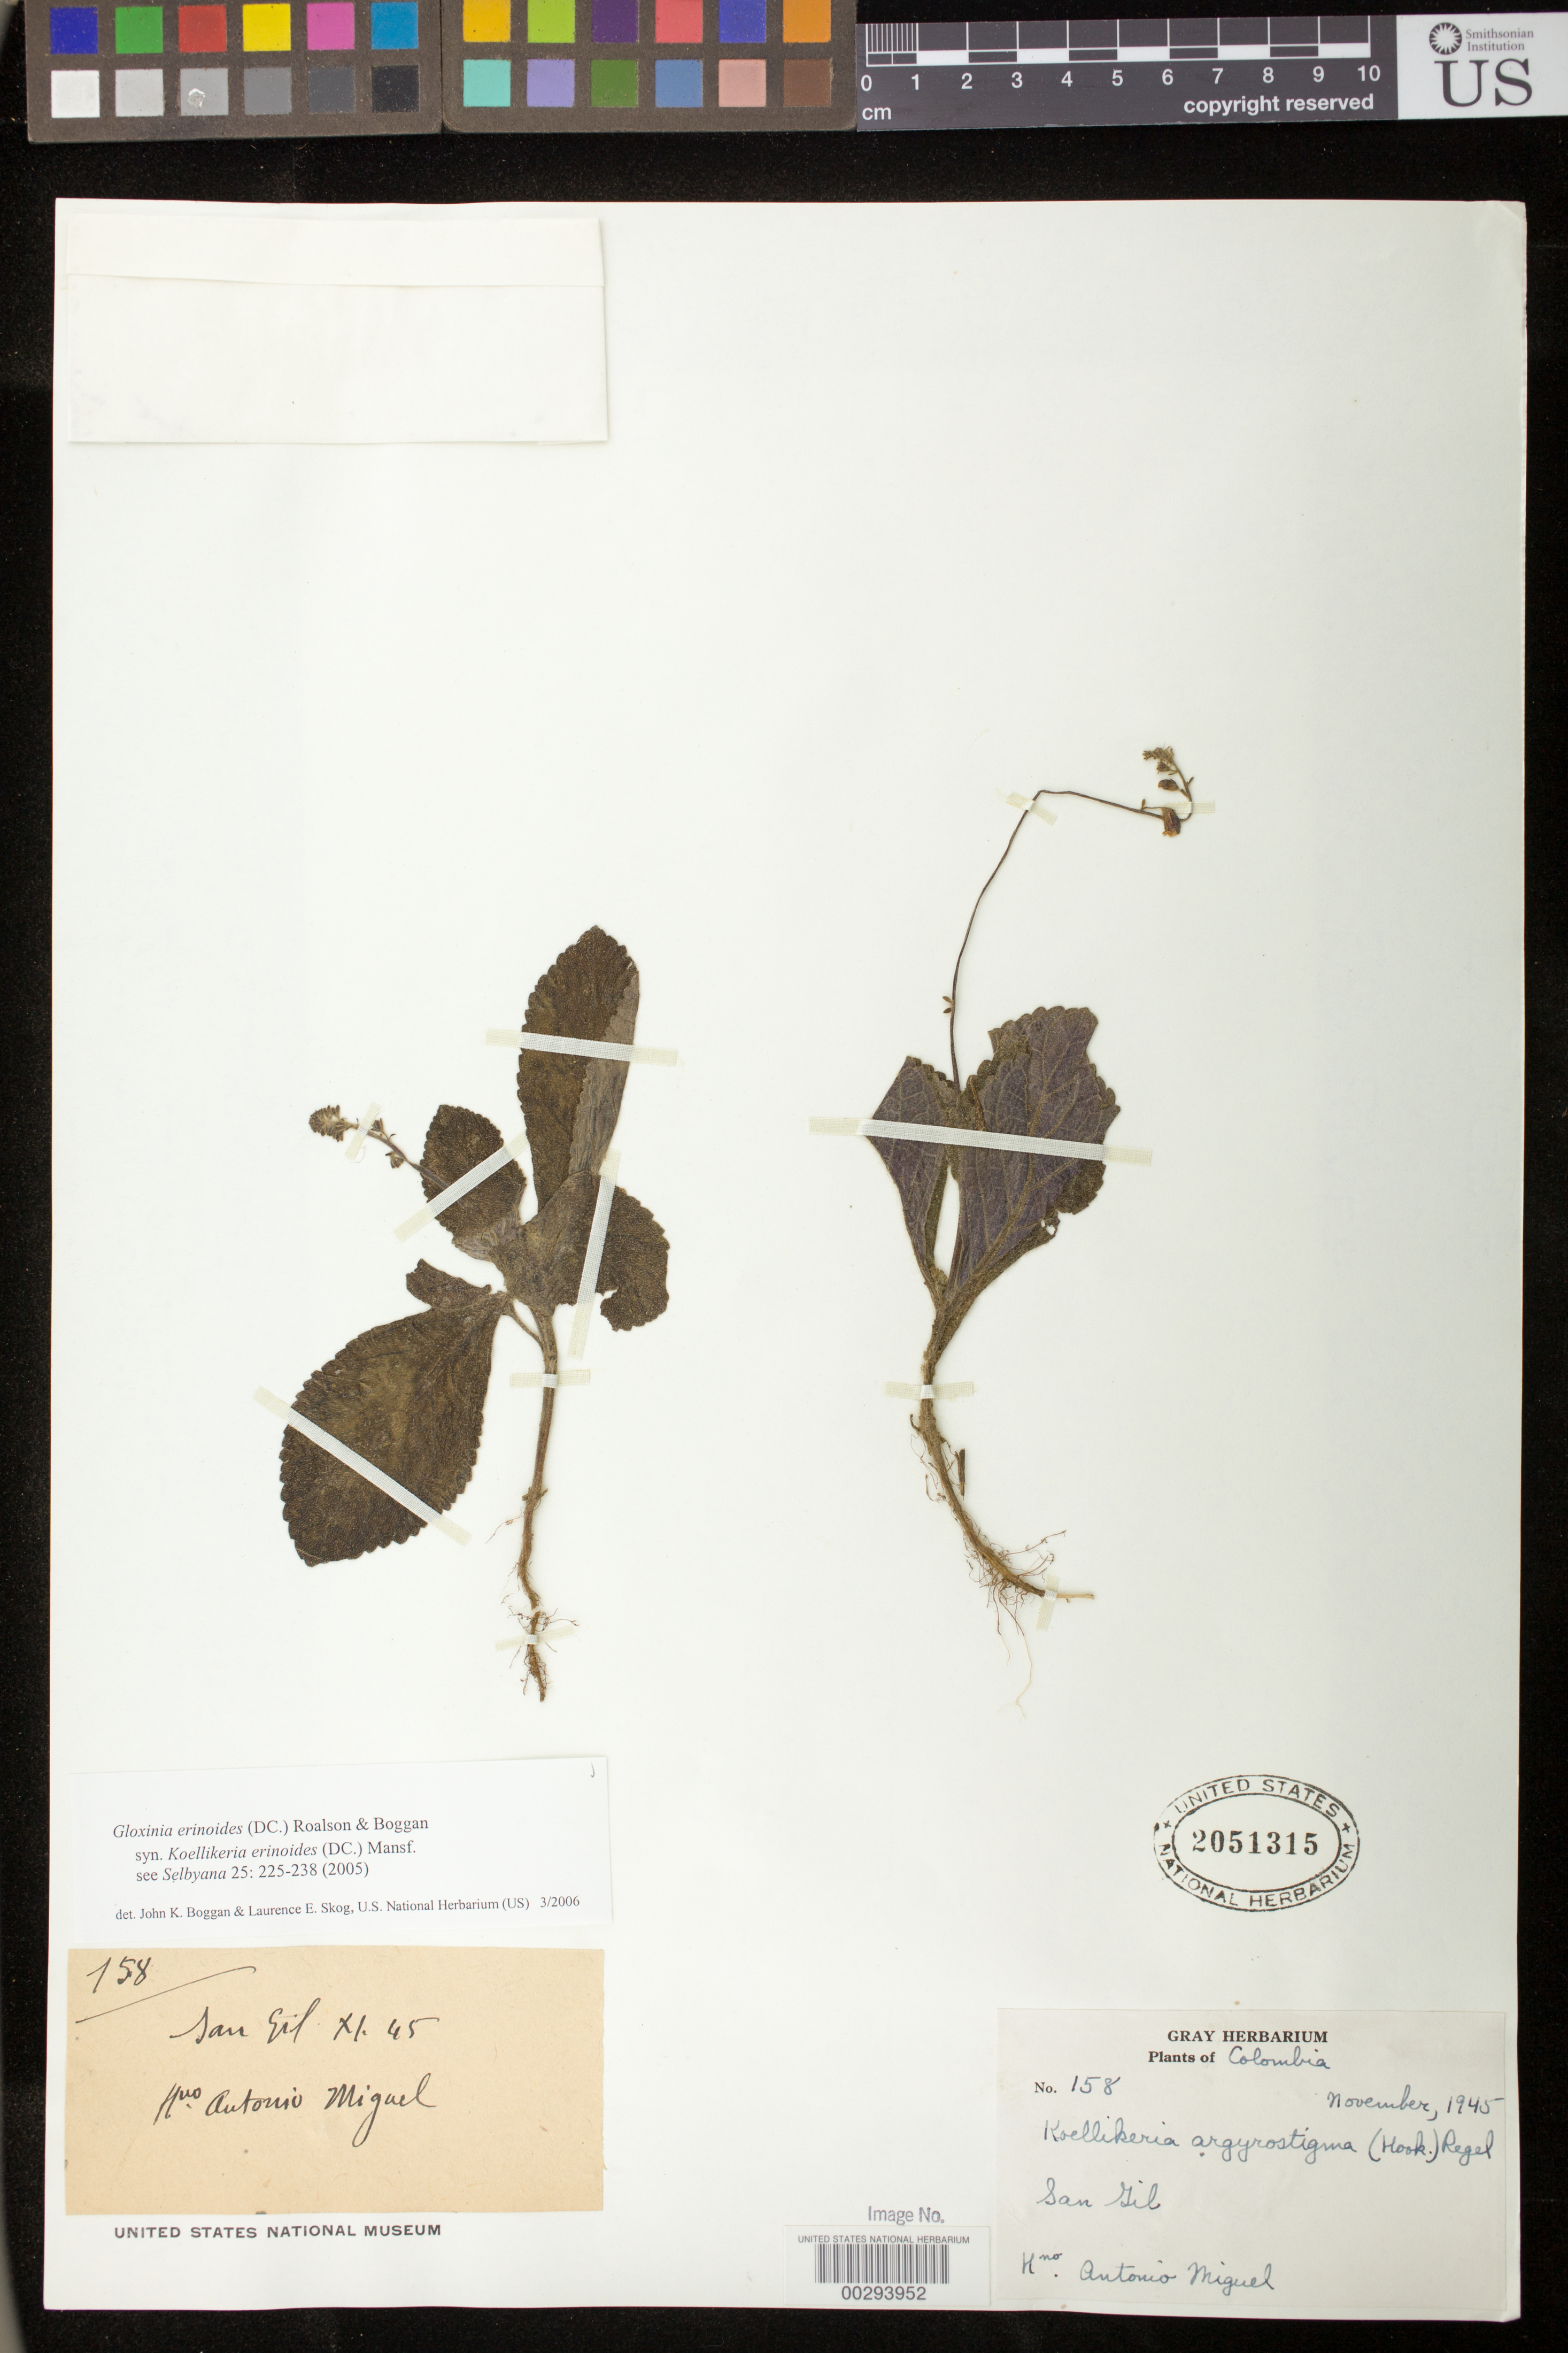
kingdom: Plantae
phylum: Tracheophyta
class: Magnoliopsida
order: Lamiales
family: Gesneriaceae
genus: Gloxinia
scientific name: Gloxinia erinoides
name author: (DC.) Roalson & Boggan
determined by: Boggan, J. K.; Skog, L. E.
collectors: A. Miguel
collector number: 158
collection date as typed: Nov 1945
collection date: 1945-11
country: Colombia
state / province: Santander (?)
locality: San Gil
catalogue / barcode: US 2051315